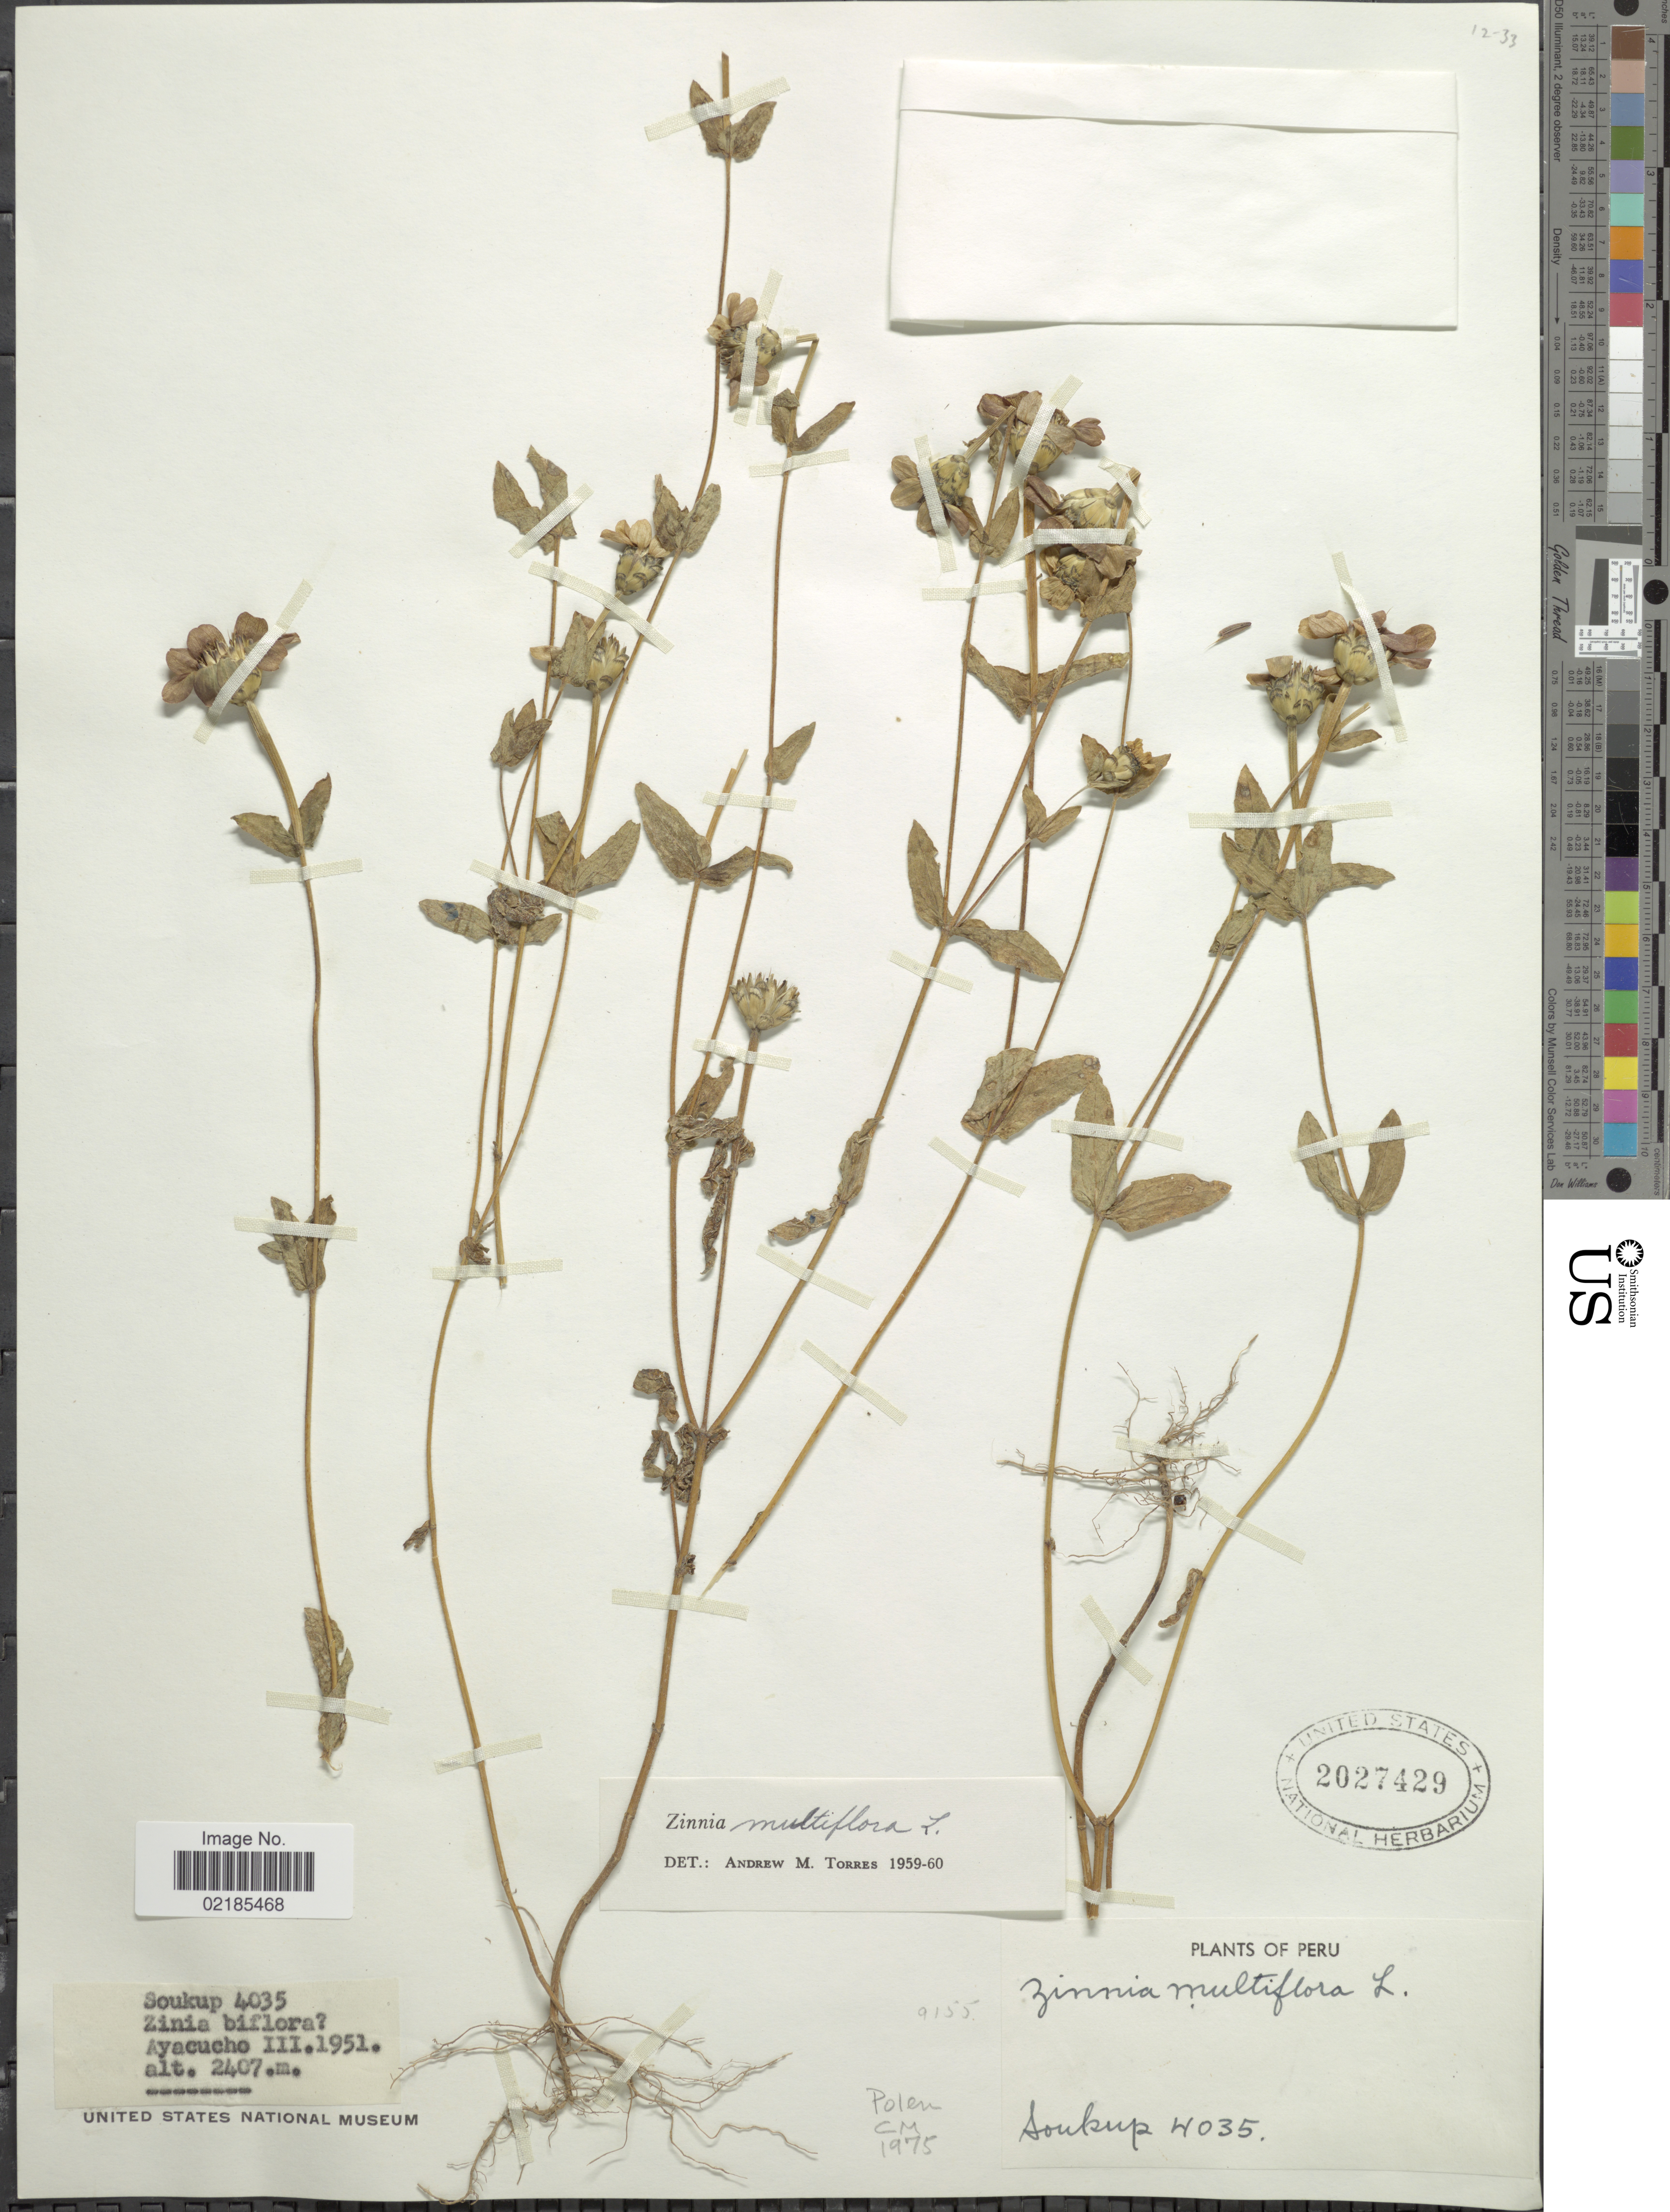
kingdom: Plantae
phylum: Tracheophyta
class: Magnoliopsida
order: Asterales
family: Asteraceae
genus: Zinnia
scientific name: Zinnia multiflora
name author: L.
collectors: -- Soukup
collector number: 4035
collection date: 1951-03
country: Peru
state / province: Ayacucho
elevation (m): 2407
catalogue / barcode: US 2027429